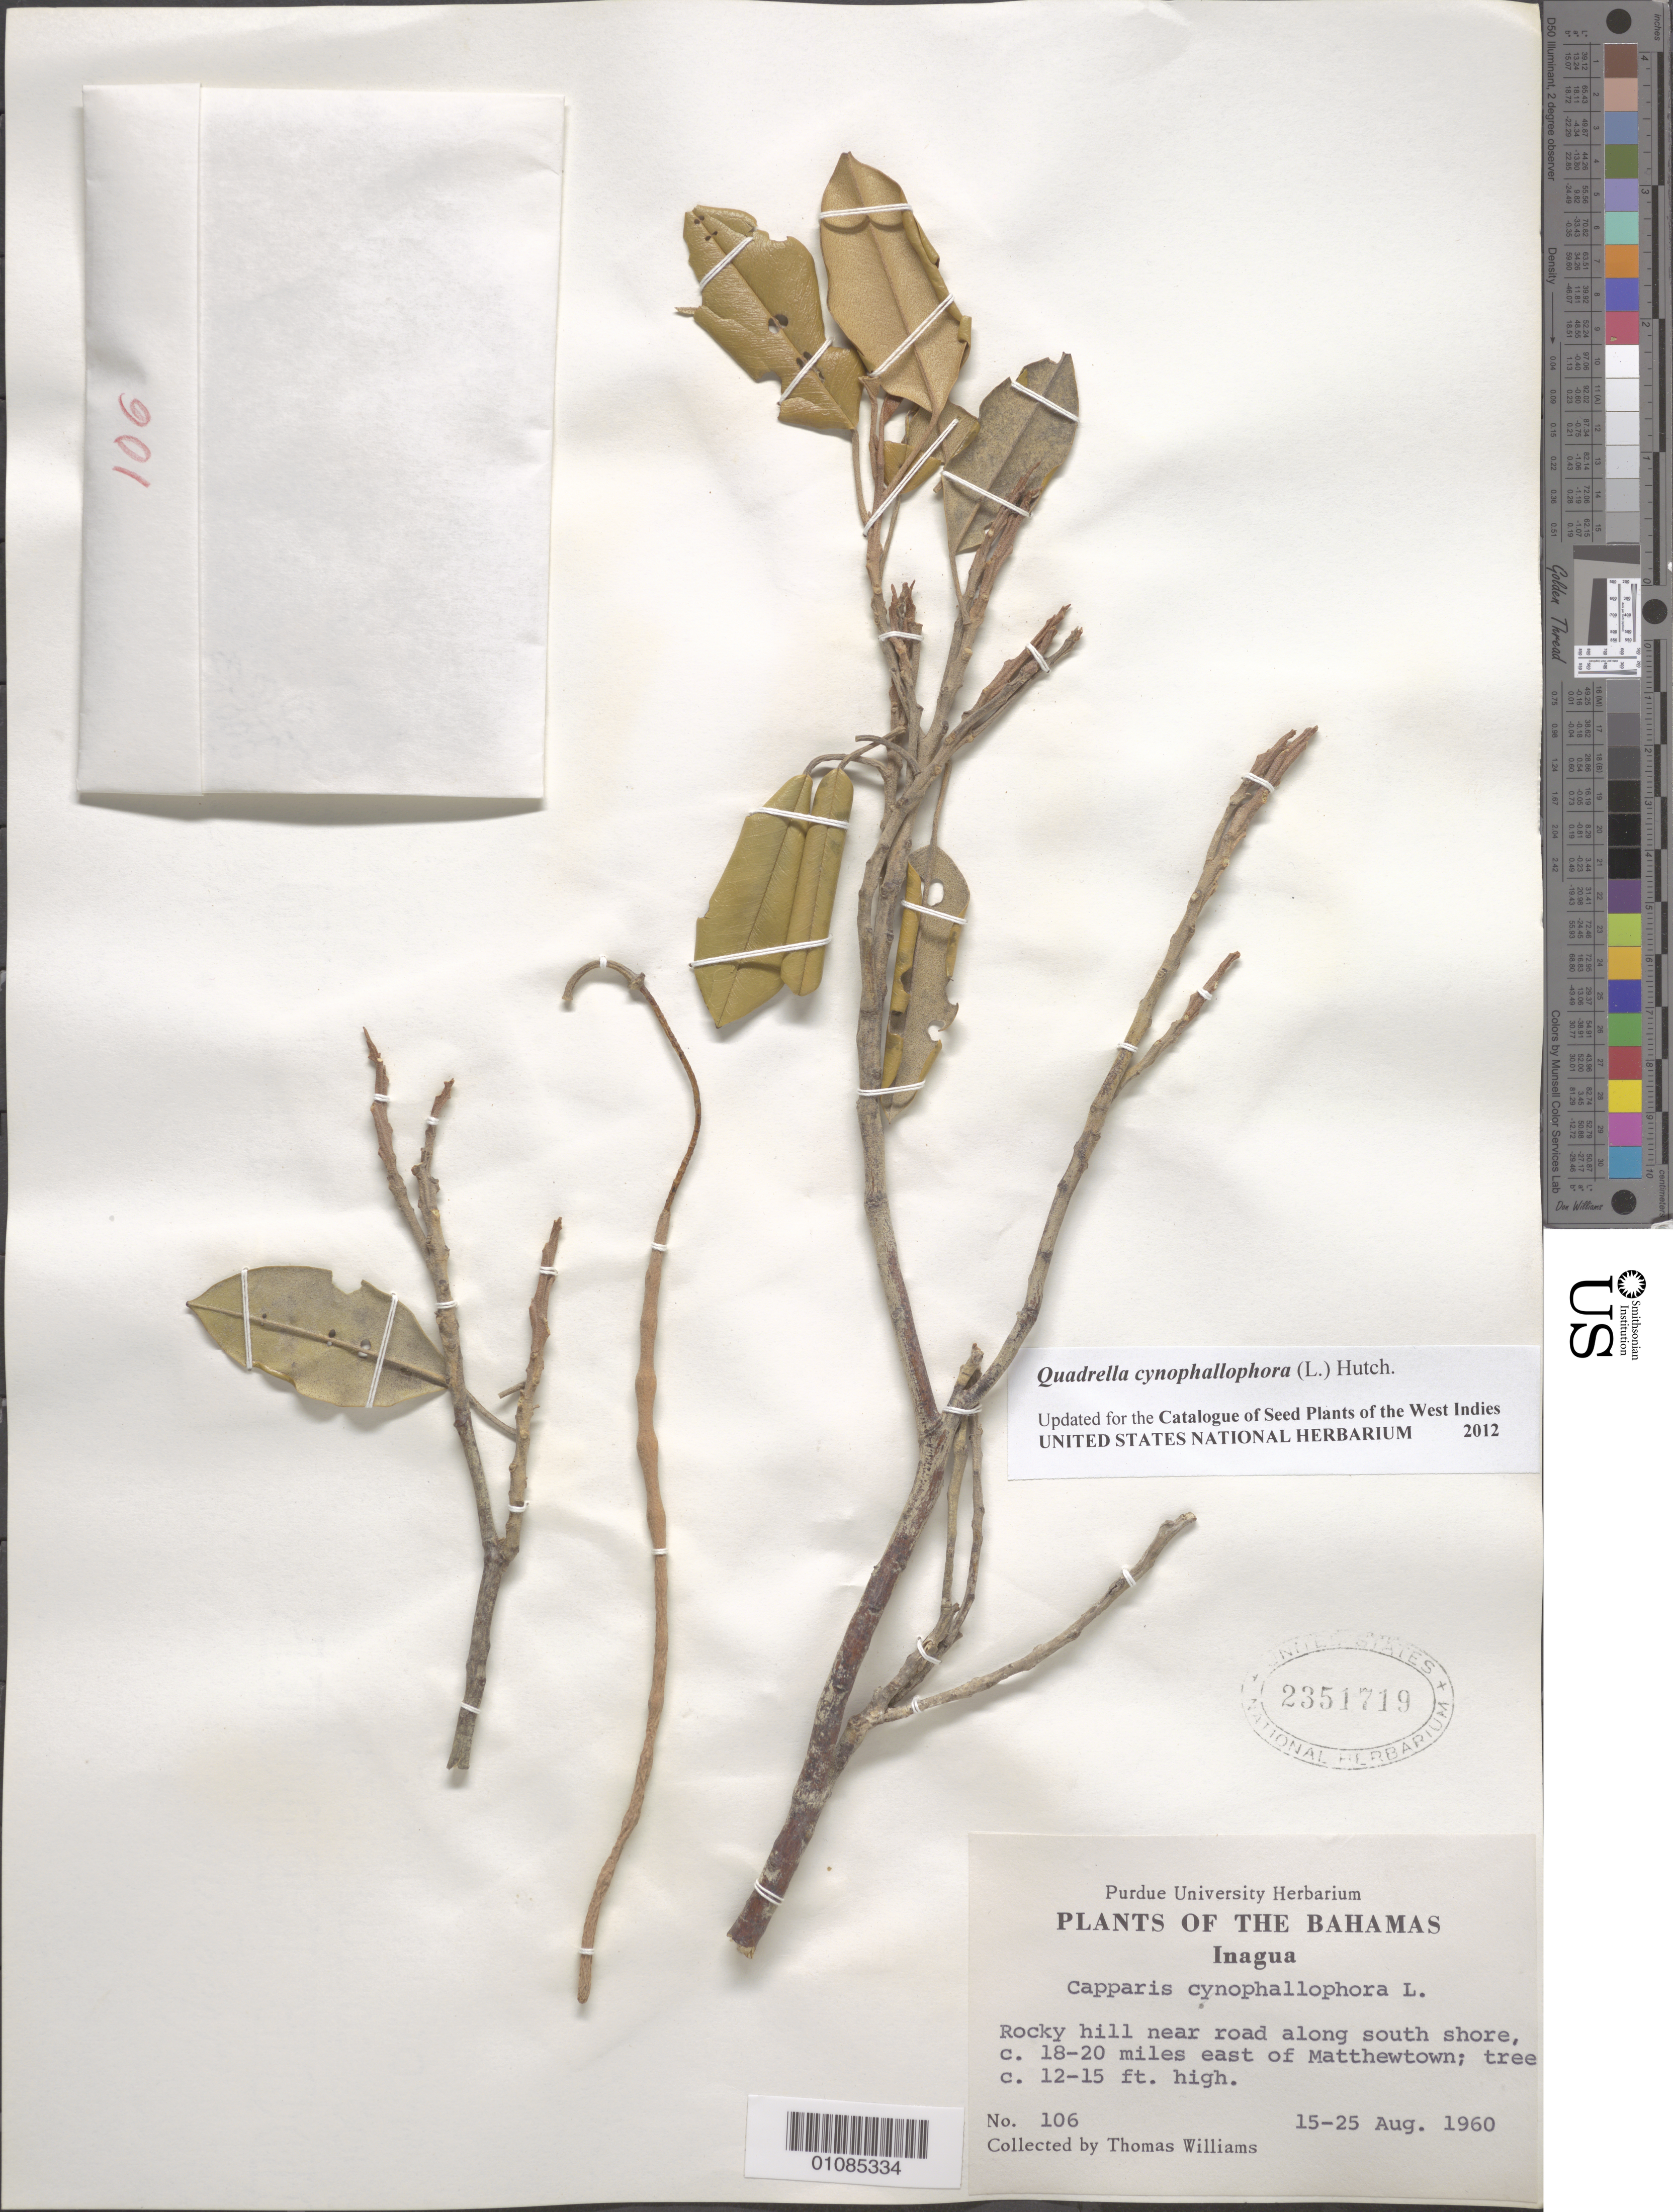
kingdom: Plantae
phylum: Tracheophyta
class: Magnoliopsida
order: Brassicales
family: Capparaceae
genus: Quadrella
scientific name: Quadrella cynophallophora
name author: (L.) Hutch.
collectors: T. Williams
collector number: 106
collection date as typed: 15 Aug 1960 to 25 Aug 1960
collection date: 1960-08-15/1960-08-25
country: Bahamas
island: Great Inagua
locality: Rocky hill near road along S shore, c. 18-20 mi E of Matthewtown.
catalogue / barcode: US 2351719